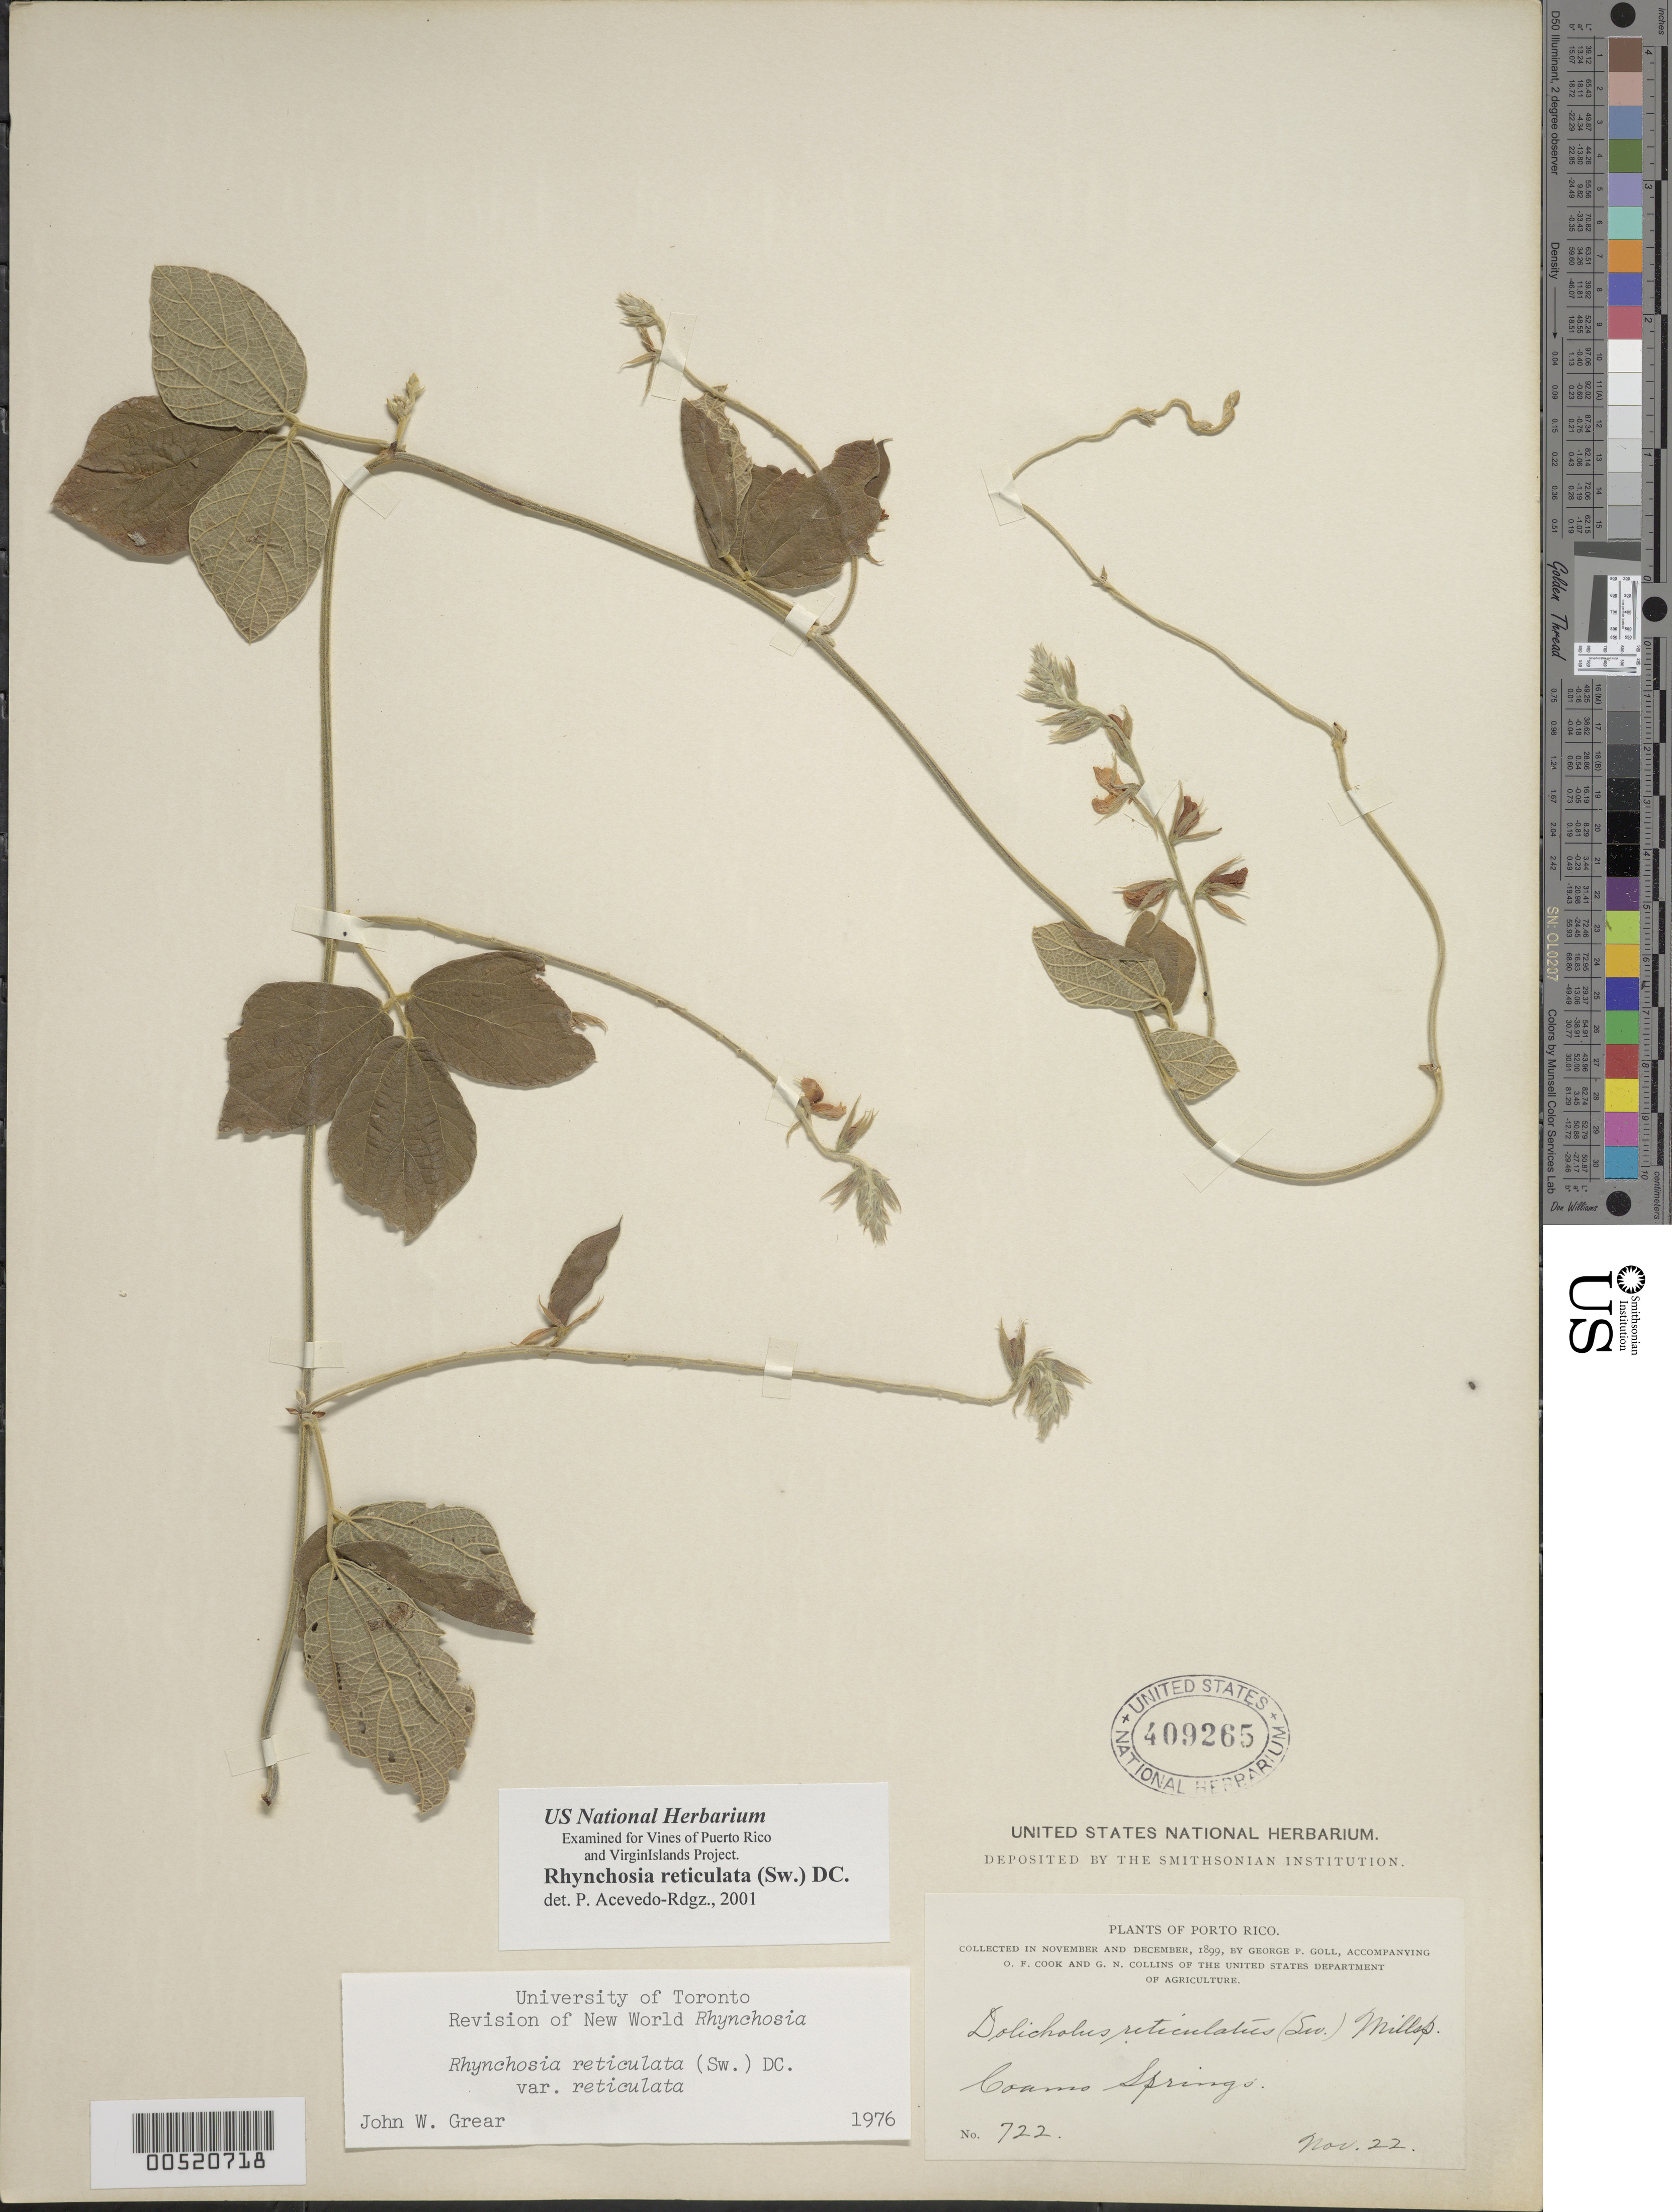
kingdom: Plantae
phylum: Tracheophyta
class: Magnoliopsida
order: Fabales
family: Fabaceae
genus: Rhynchosia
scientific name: Rhynchosia reticulata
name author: (Sw.) DC.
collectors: G. Goll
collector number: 722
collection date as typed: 22 Nov 1899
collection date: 1899-11-22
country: Puerto Rico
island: Greater Antilles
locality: Coamo Springs.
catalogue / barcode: US 409265